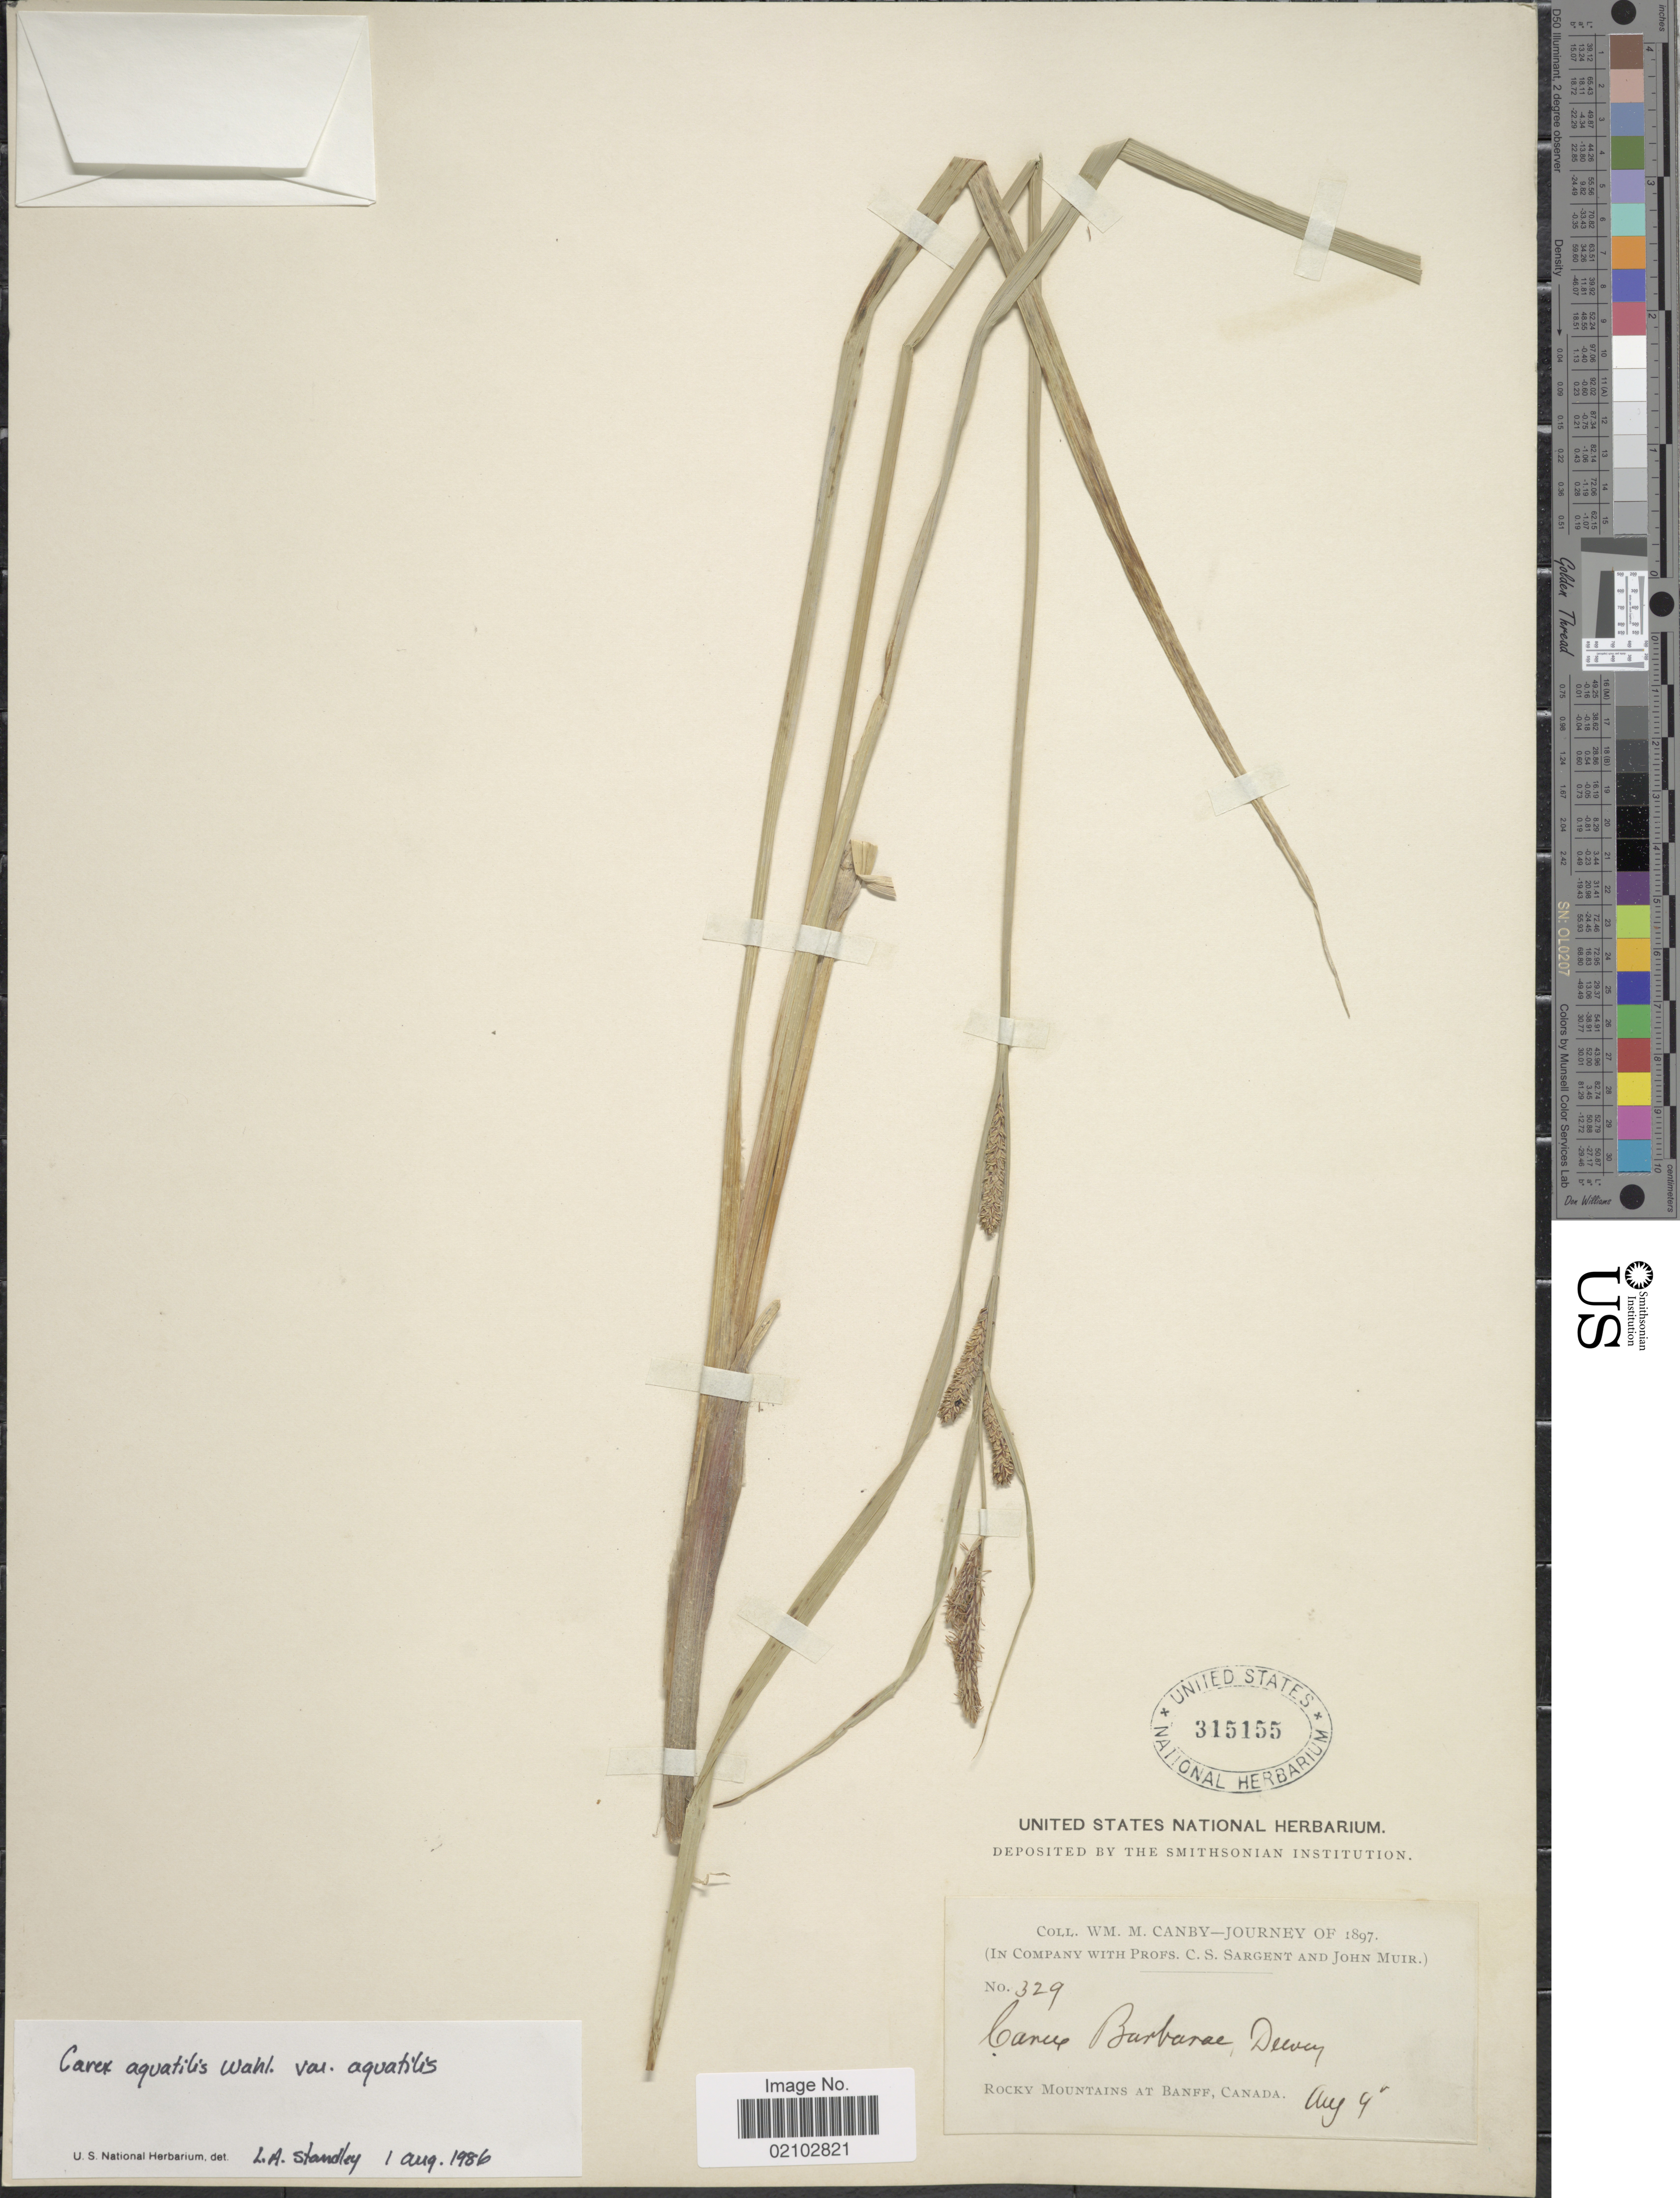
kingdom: Plantae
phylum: Tracheophyta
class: Liliopsida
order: Poales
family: Cyperaceae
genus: Carex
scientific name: Carex aquatilis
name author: Wahlenb.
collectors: W. M. Canby, C. S. Sargent & J. Muir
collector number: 329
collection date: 1897-08-04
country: Canada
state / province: Alberta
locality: Rocky Mountains at Banff.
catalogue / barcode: US 315155